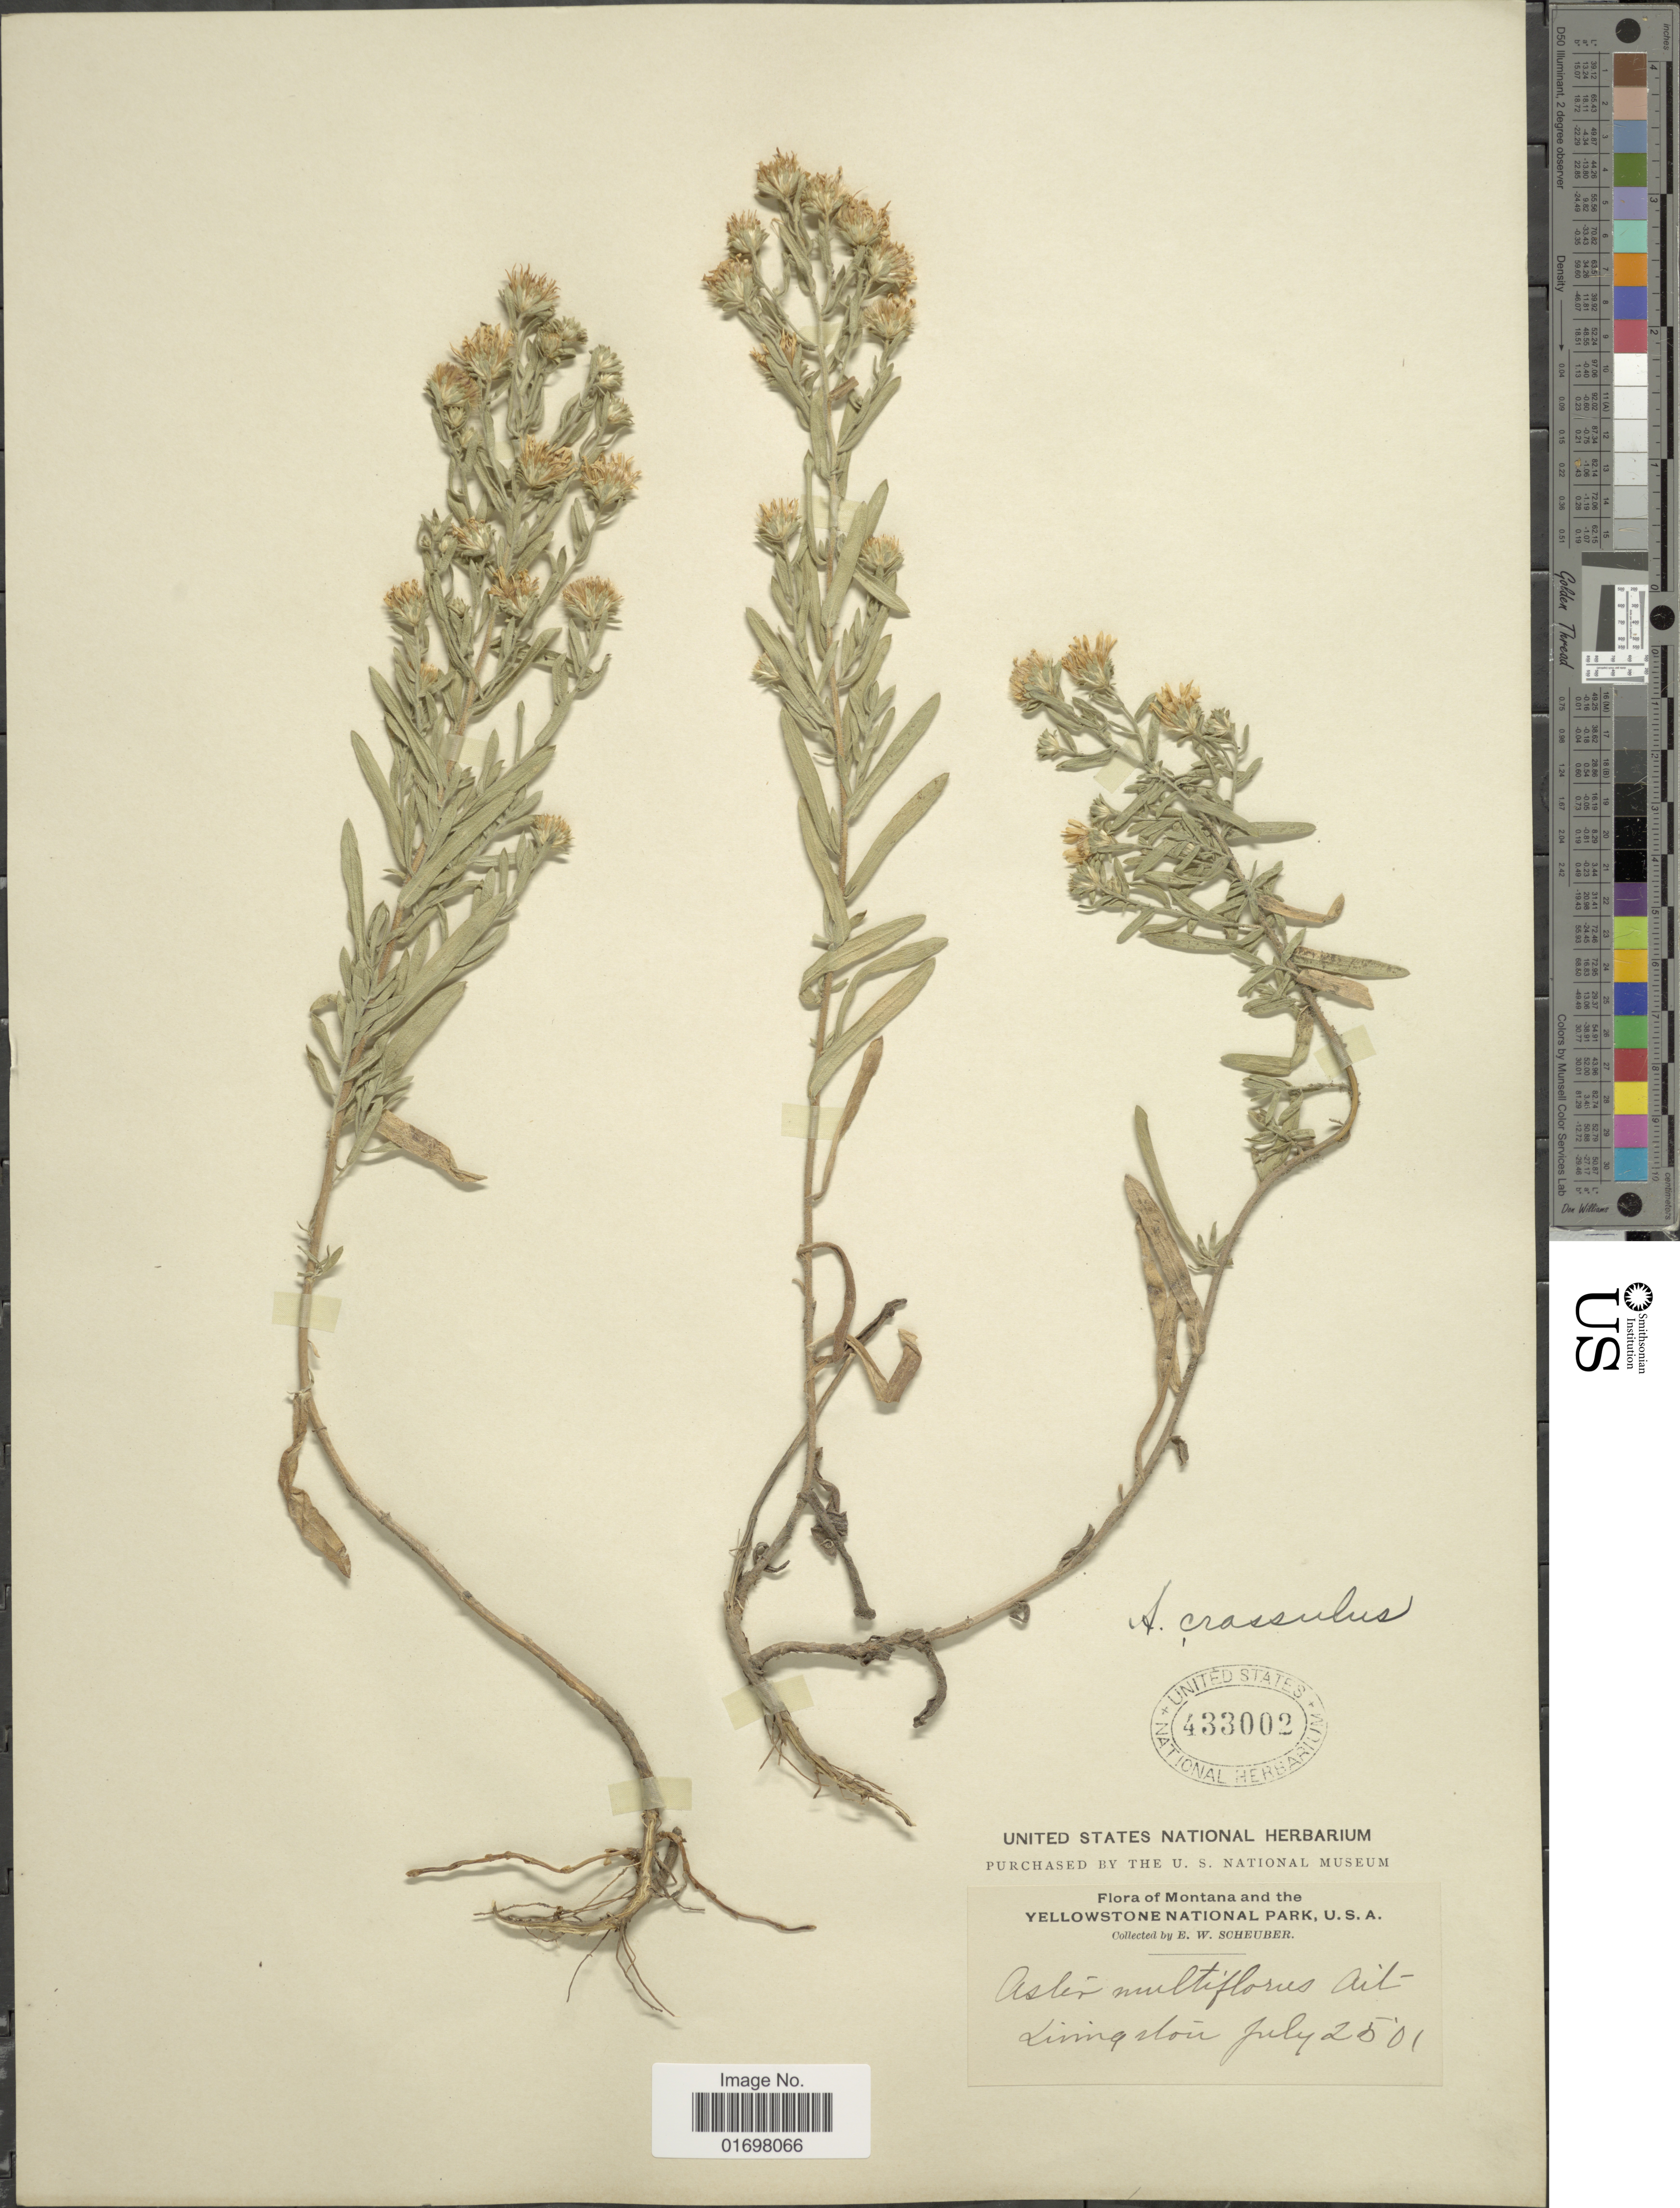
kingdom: Plantae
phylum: Tracheophyta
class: Magnoliopsida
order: Asterales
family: Asteraceae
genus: Symphyotrichum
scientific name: Symphyotrichum falcatum var. commutatum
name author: (Torr. & A. Gray) G.L. Nesom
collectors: E. Scheuber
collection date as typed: Transcribed d/m/y: 25/7/1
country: United States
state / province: Montana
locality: Montana and the Yellowstone Park, U.S.A. Livingston.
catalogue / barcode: US 433002